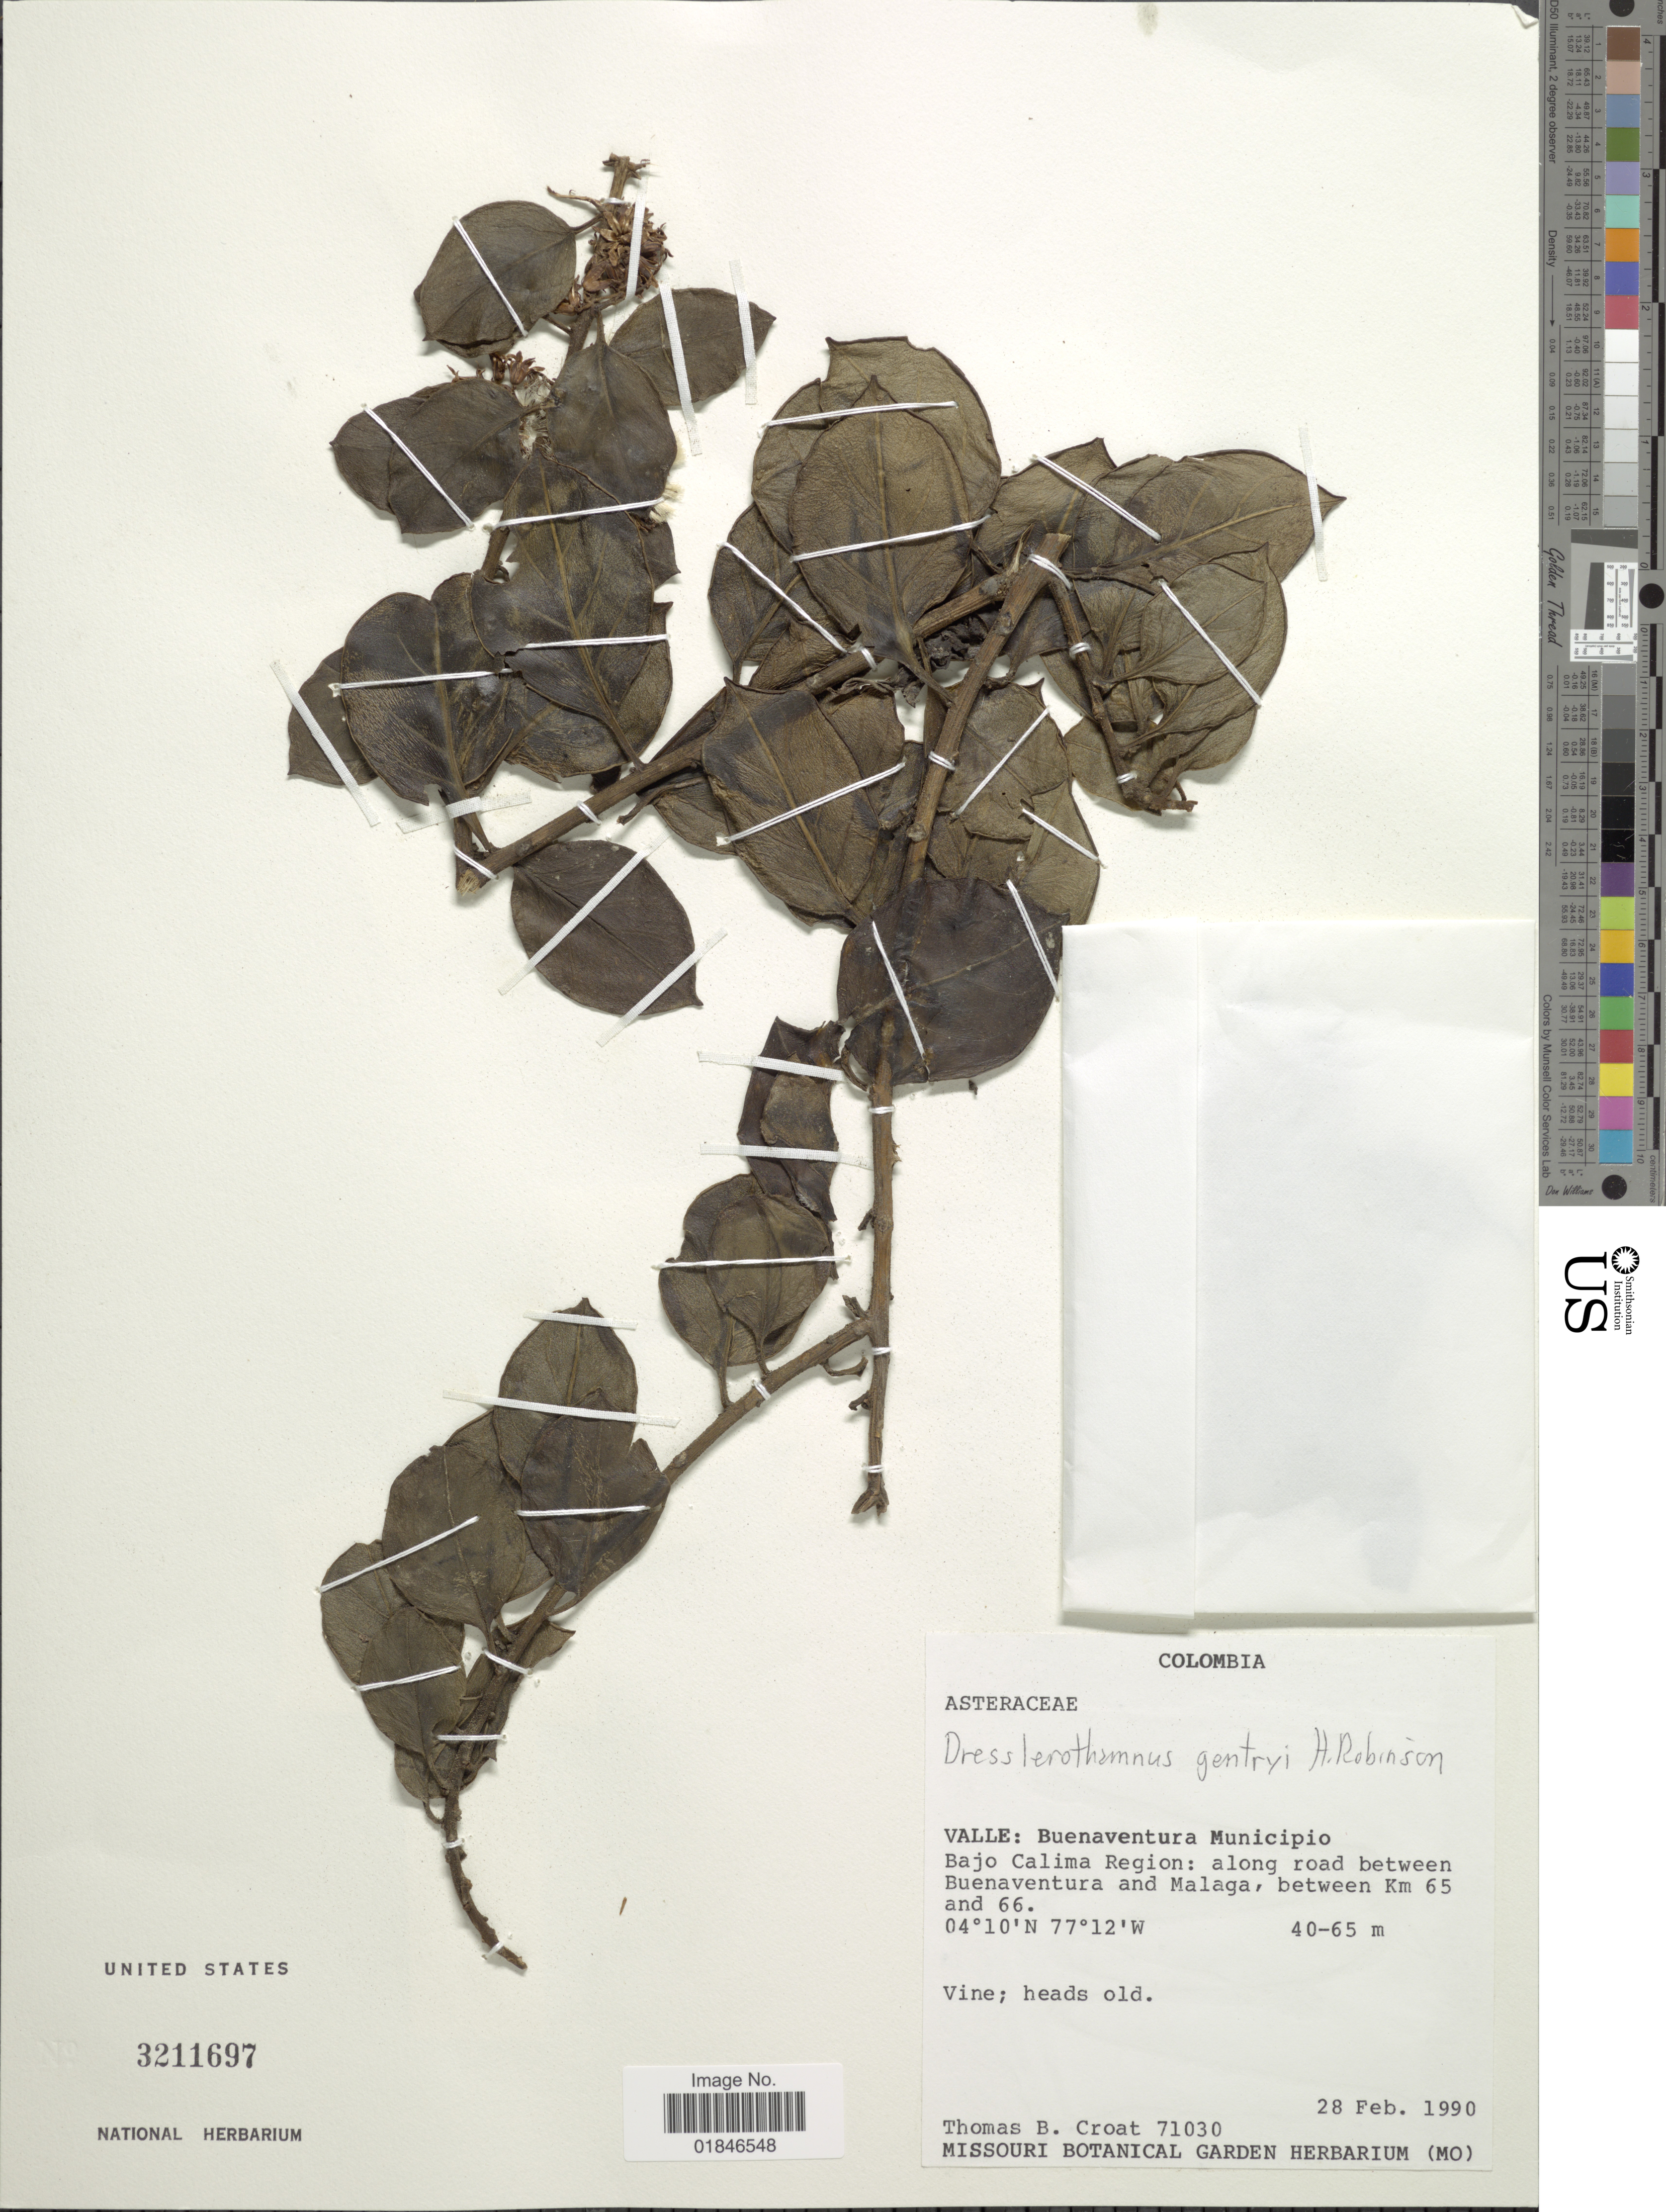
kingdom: Plantae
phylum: Tracheophyta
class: Magnoliopsida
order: Asterales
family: Asteraceae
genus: Dresslerothamnus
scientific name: Dresslerothamnus gentryi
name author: H. Rob.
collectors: T. B. Croat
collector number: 71030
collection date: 1990-02-28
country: Colombia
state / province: Valle del Cauca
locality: Valle: Buenaventura Municipio, Bajo Calima Region : along road between Buenaventura and Malaga, between Km 65 and 66.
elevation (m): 40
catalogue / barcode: US 3211697